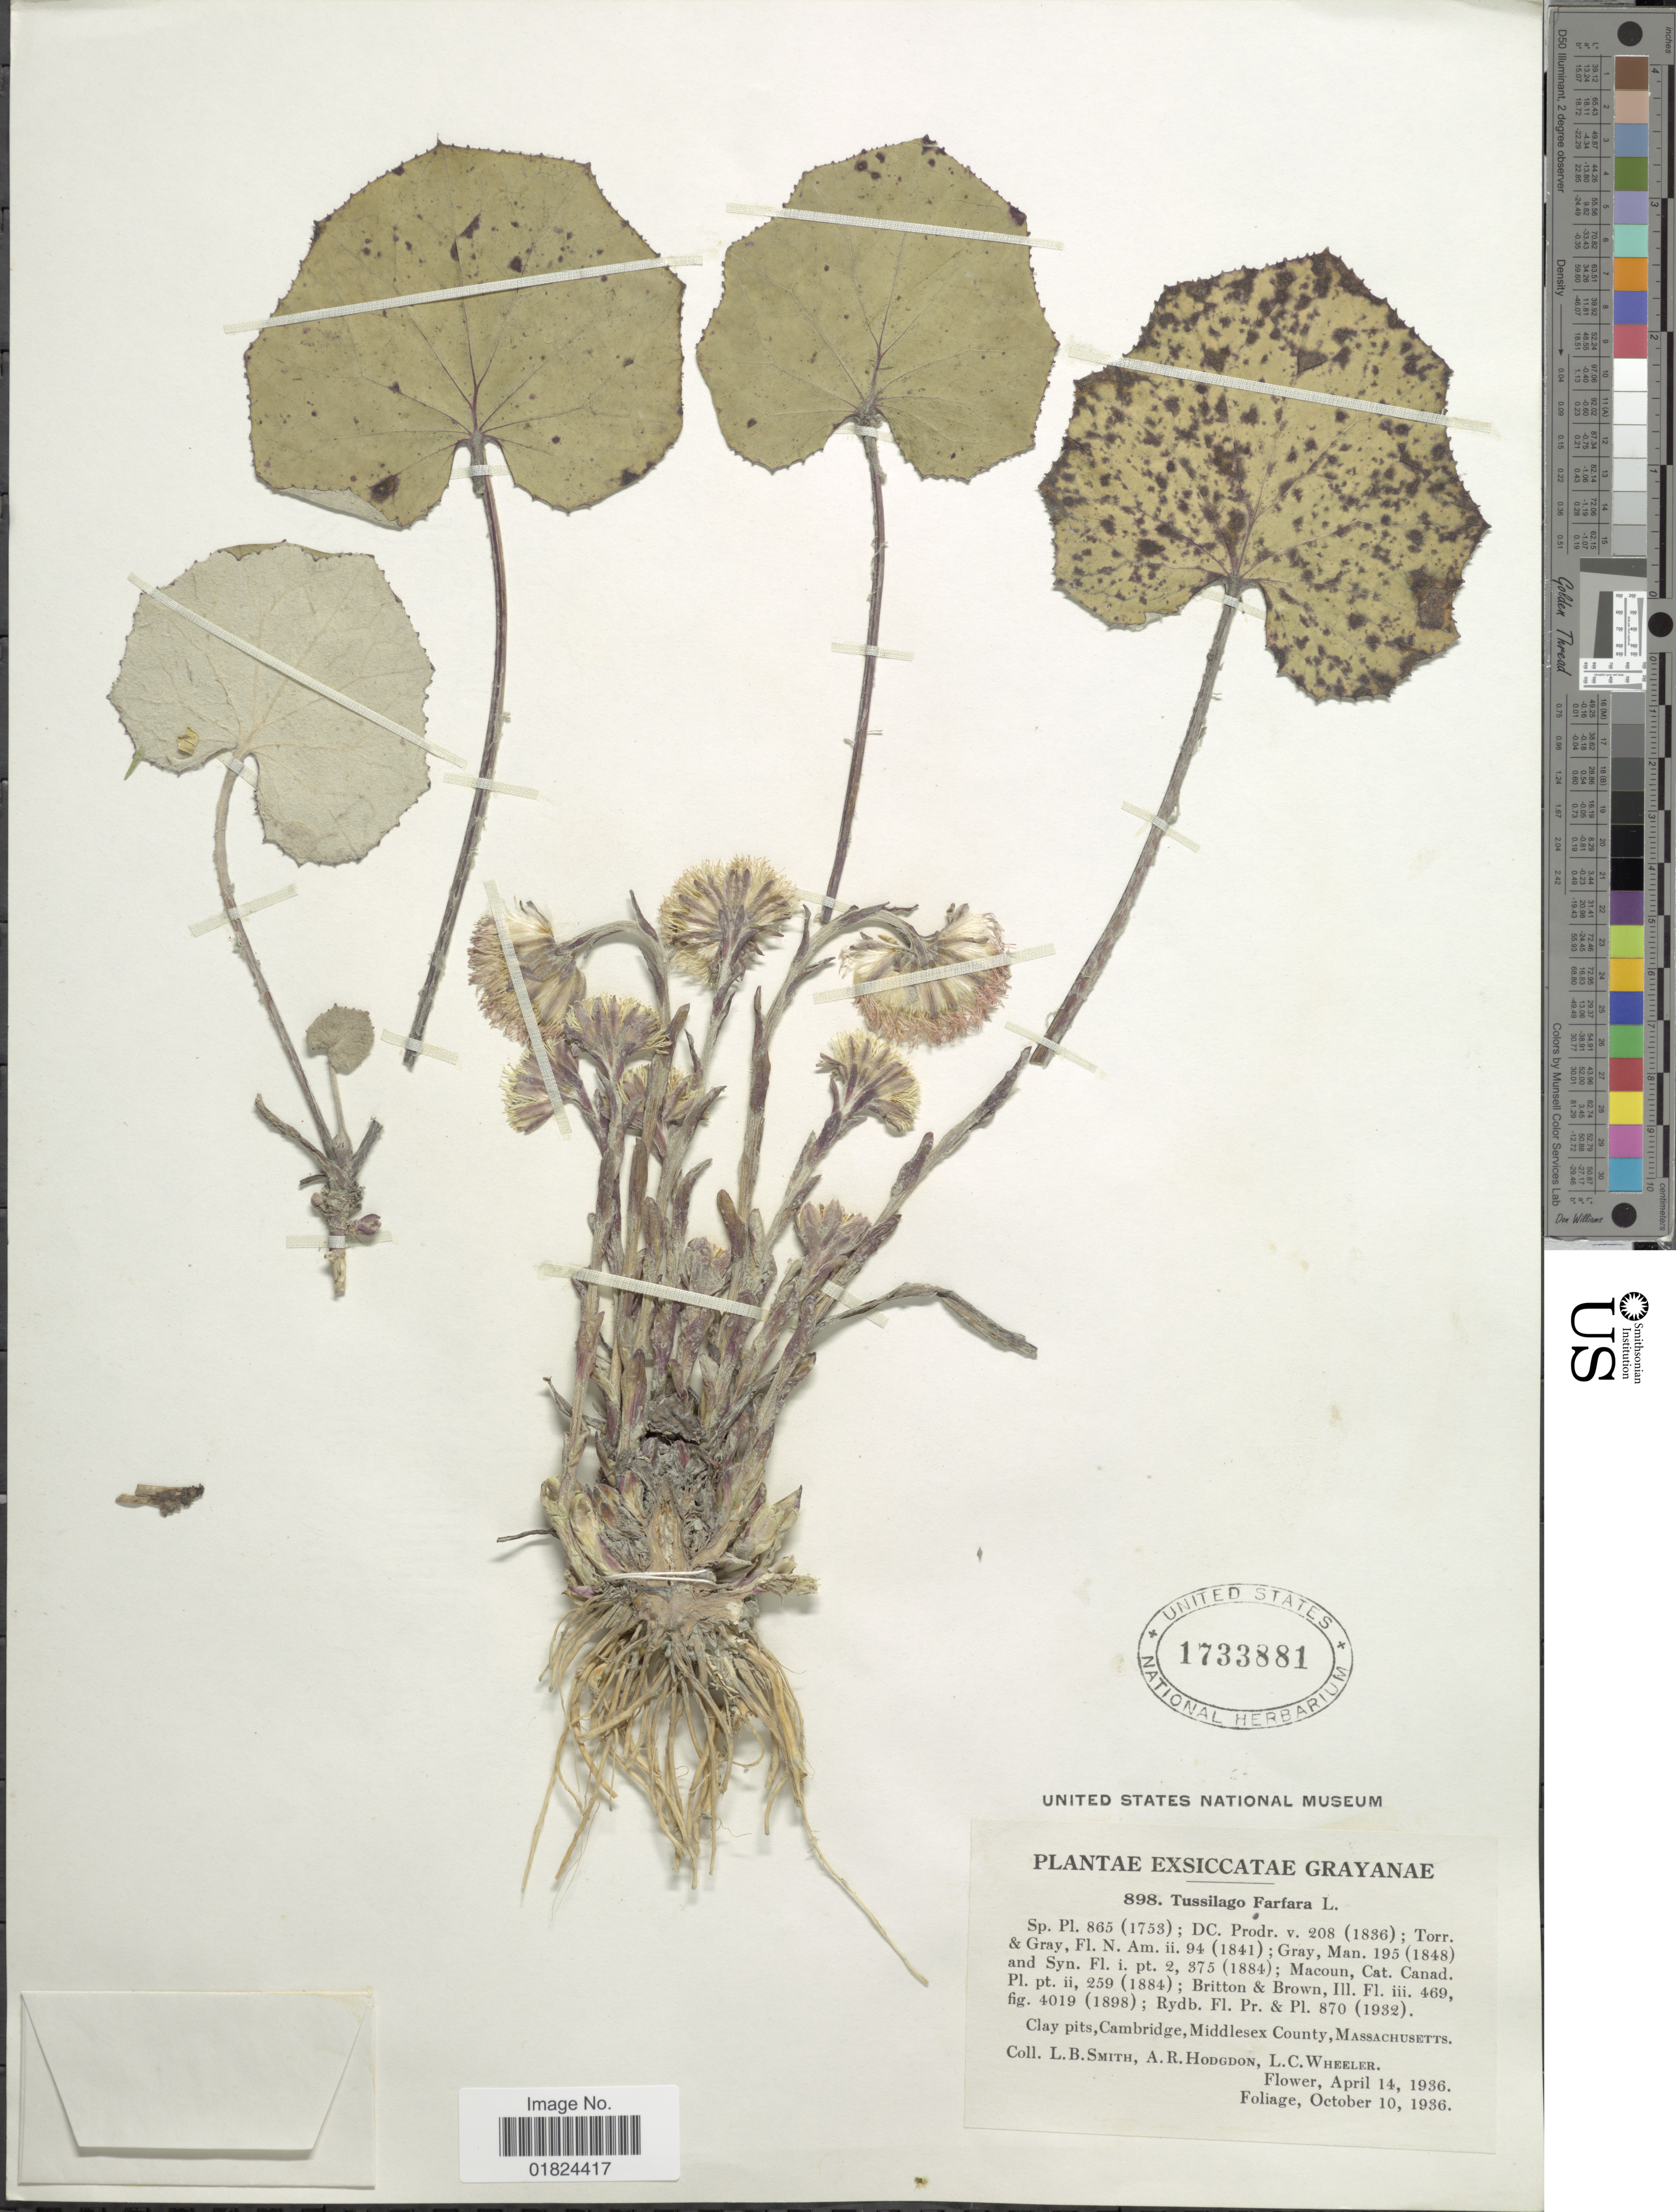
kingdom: Plantae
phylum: Tracheophyta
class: Magnoliopsida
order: Asterales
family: Asteraceae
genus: Tussilago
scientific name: Tussilago farfara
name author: L.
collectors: L. Smith, A. R. Hodgdon & L. C. Wheeler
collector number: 898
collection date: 1936-04-14/1936-10-10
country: United States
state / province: Massachusetts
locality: Clay pits, Cambridge, Middlesex County.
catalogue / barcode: US 1733881